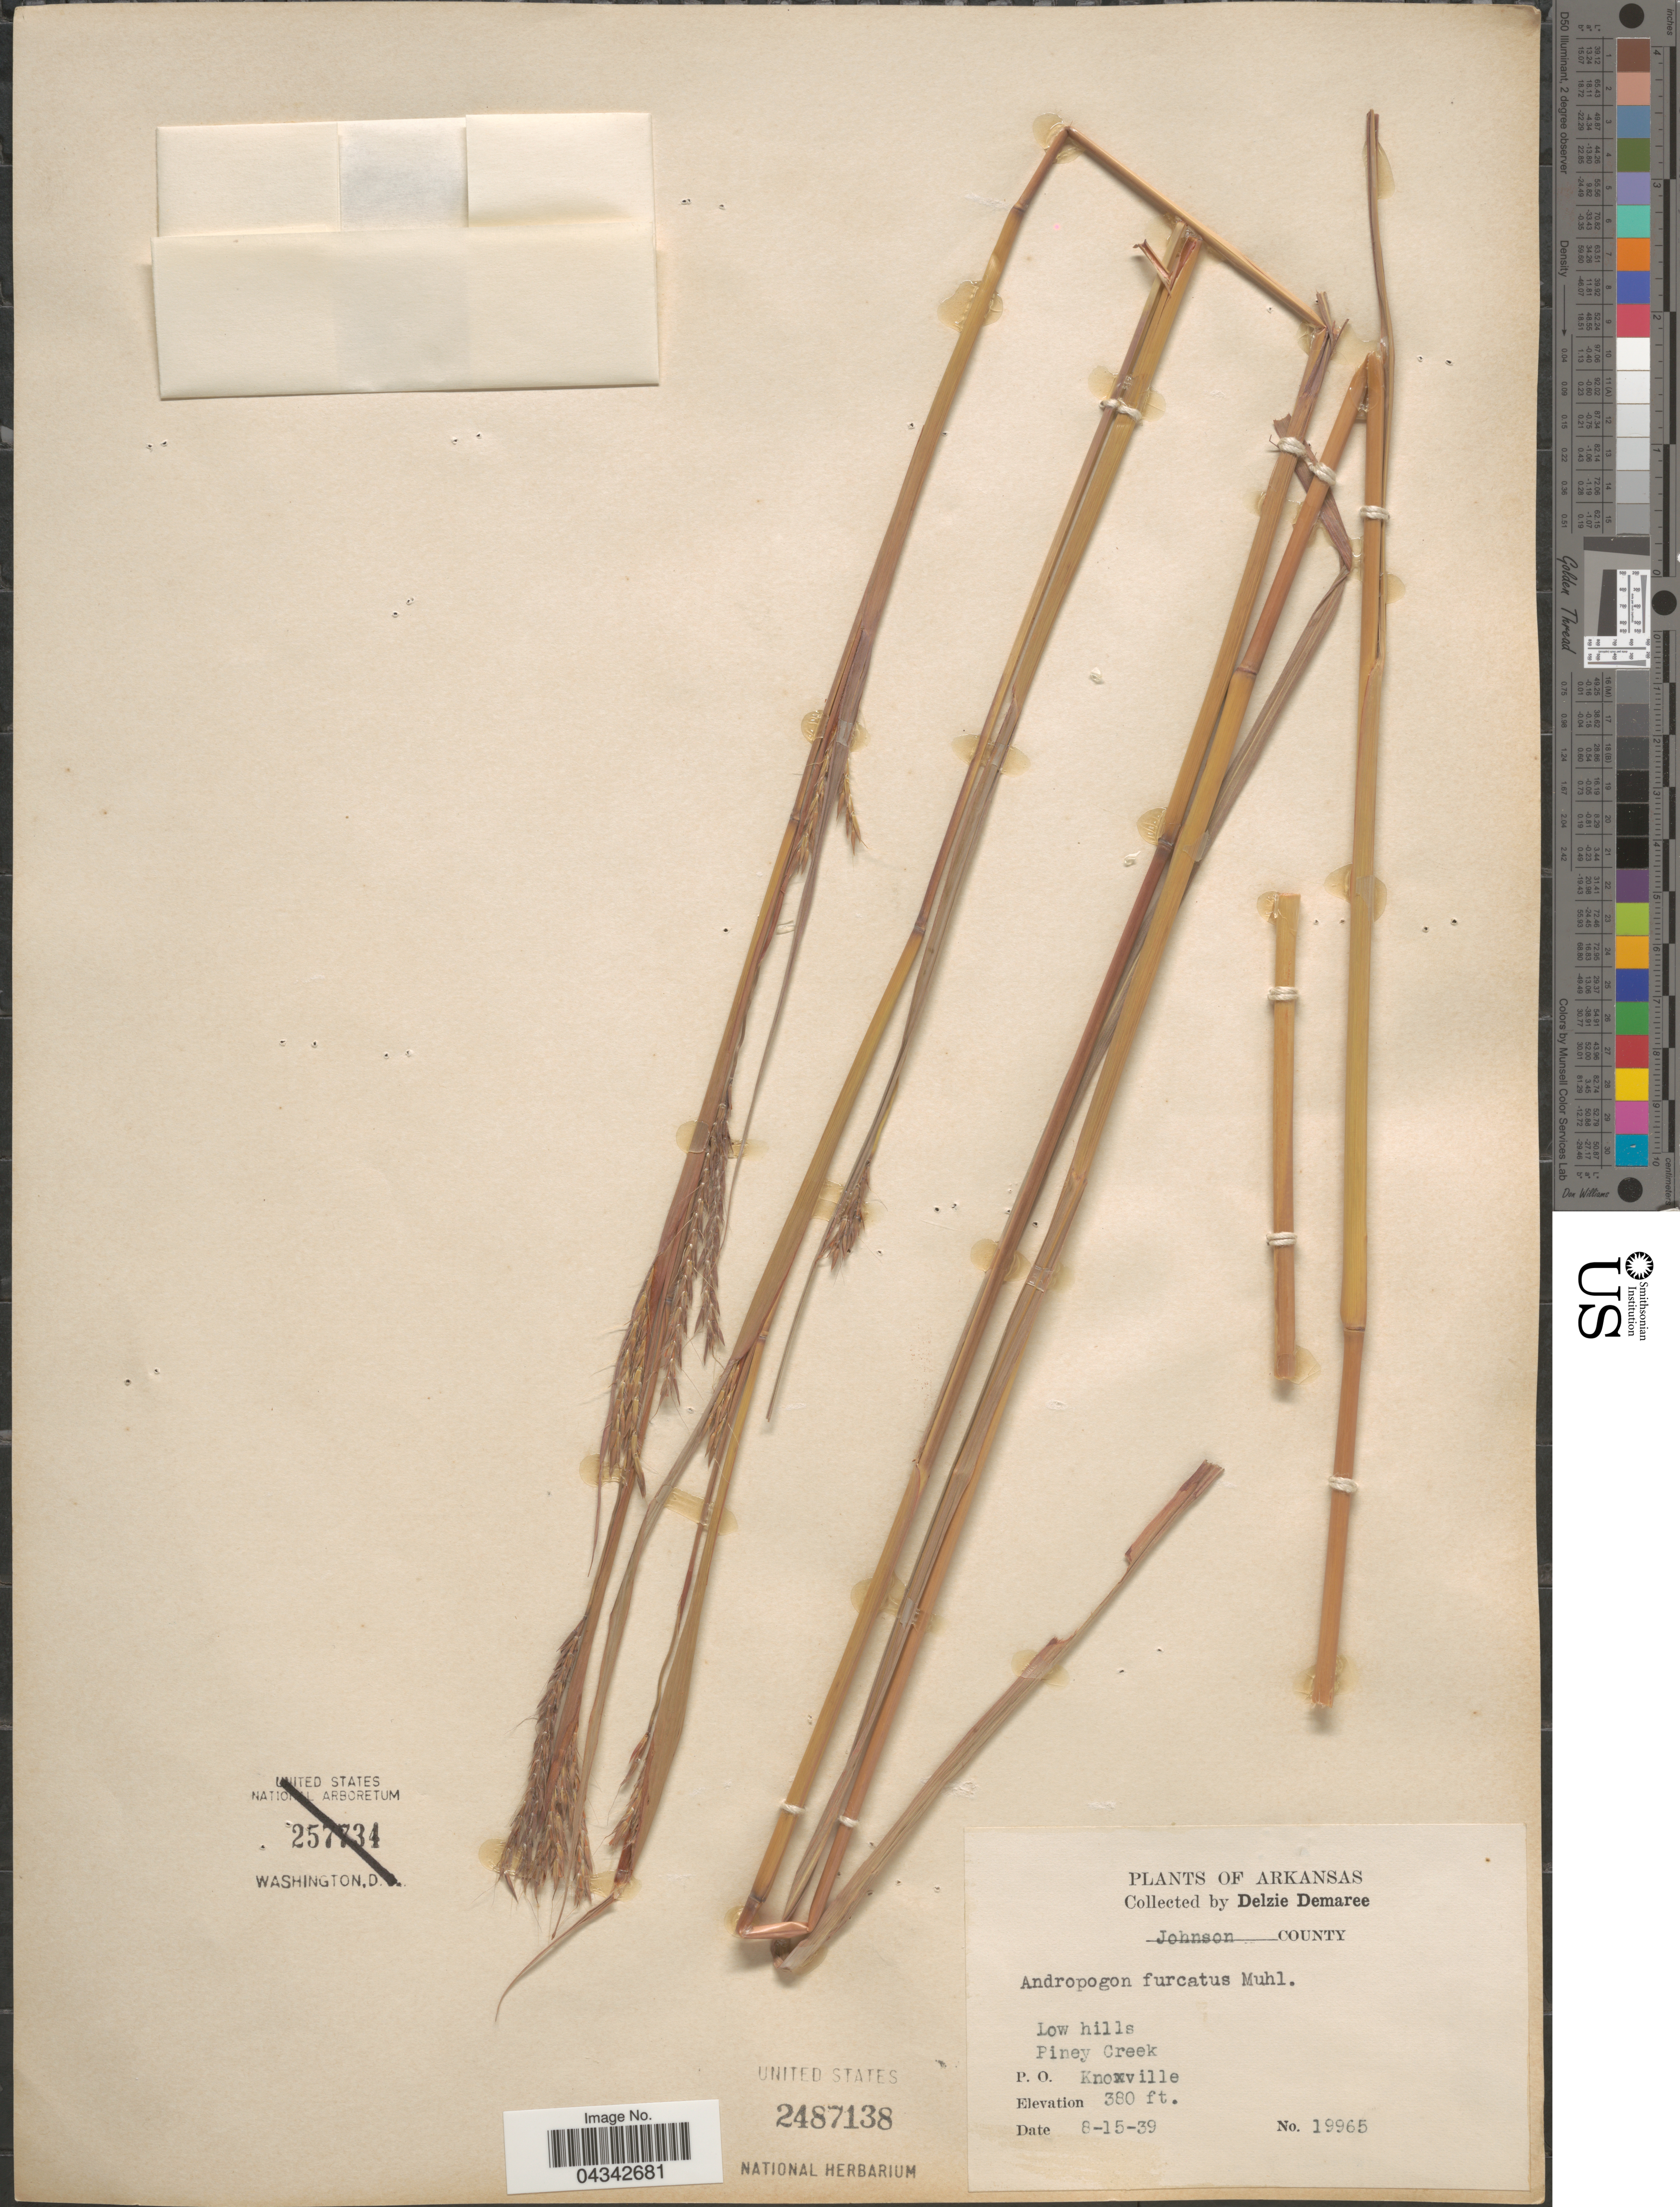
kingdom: Plantae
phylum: Tracheophyta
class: Liliopsida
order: Poales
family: Poaceae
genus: Andropogon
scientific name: Andropogon gerardii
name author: Vitman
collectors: D. Demaree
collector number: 19965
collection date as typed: Transcribed d/m/y: 15/8/39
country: United States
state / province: Arkansas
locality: Johnson County. Piney Creek. P. O. Knoxville.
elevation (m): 116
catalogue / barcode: US 2487138